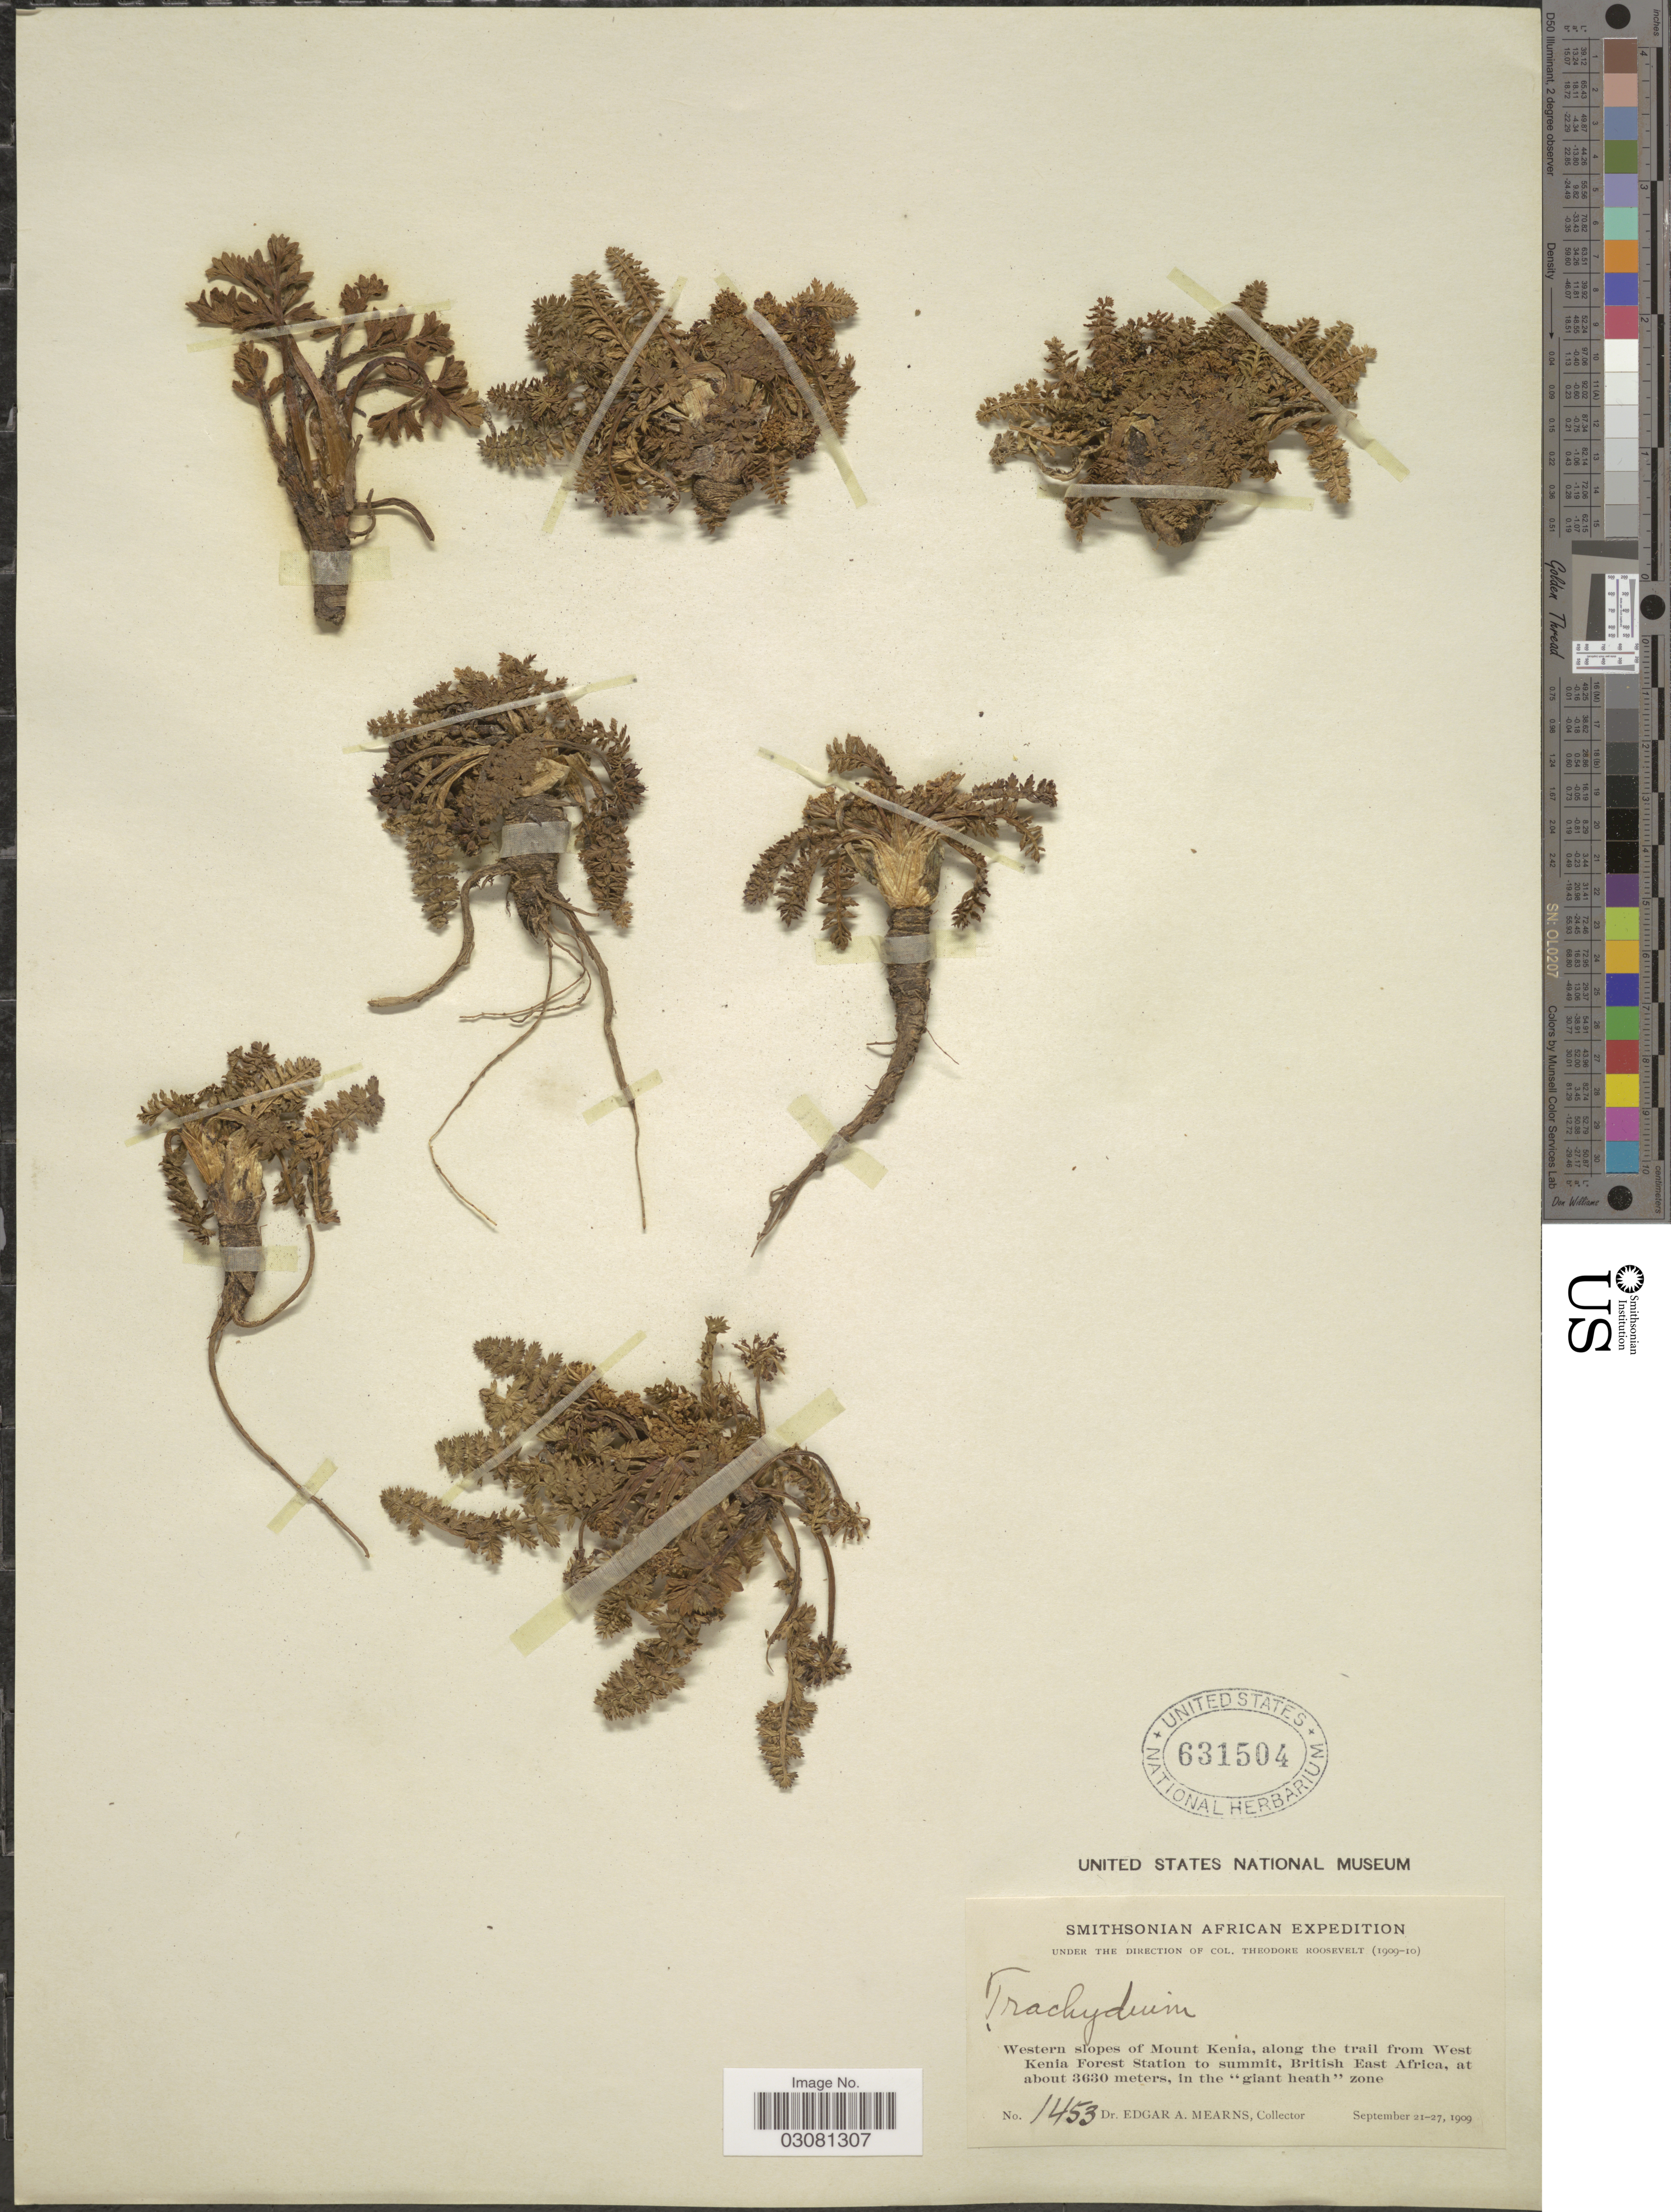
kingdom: Plantae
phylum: Tracheophyta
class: Magnoliopsida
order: Apiales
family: Apiaceae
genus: Trachydium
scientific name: Trachydium sp.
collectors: E. A. Mearns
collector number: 1453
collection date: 1909-09-21/1909-09-27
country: Kenya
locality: Western slopes of Mount Kenia, along the trail from West Kenia Forest Station to summit, British East Africa, in the "giant heath" zone.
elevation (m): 3630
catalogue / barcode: US 631504